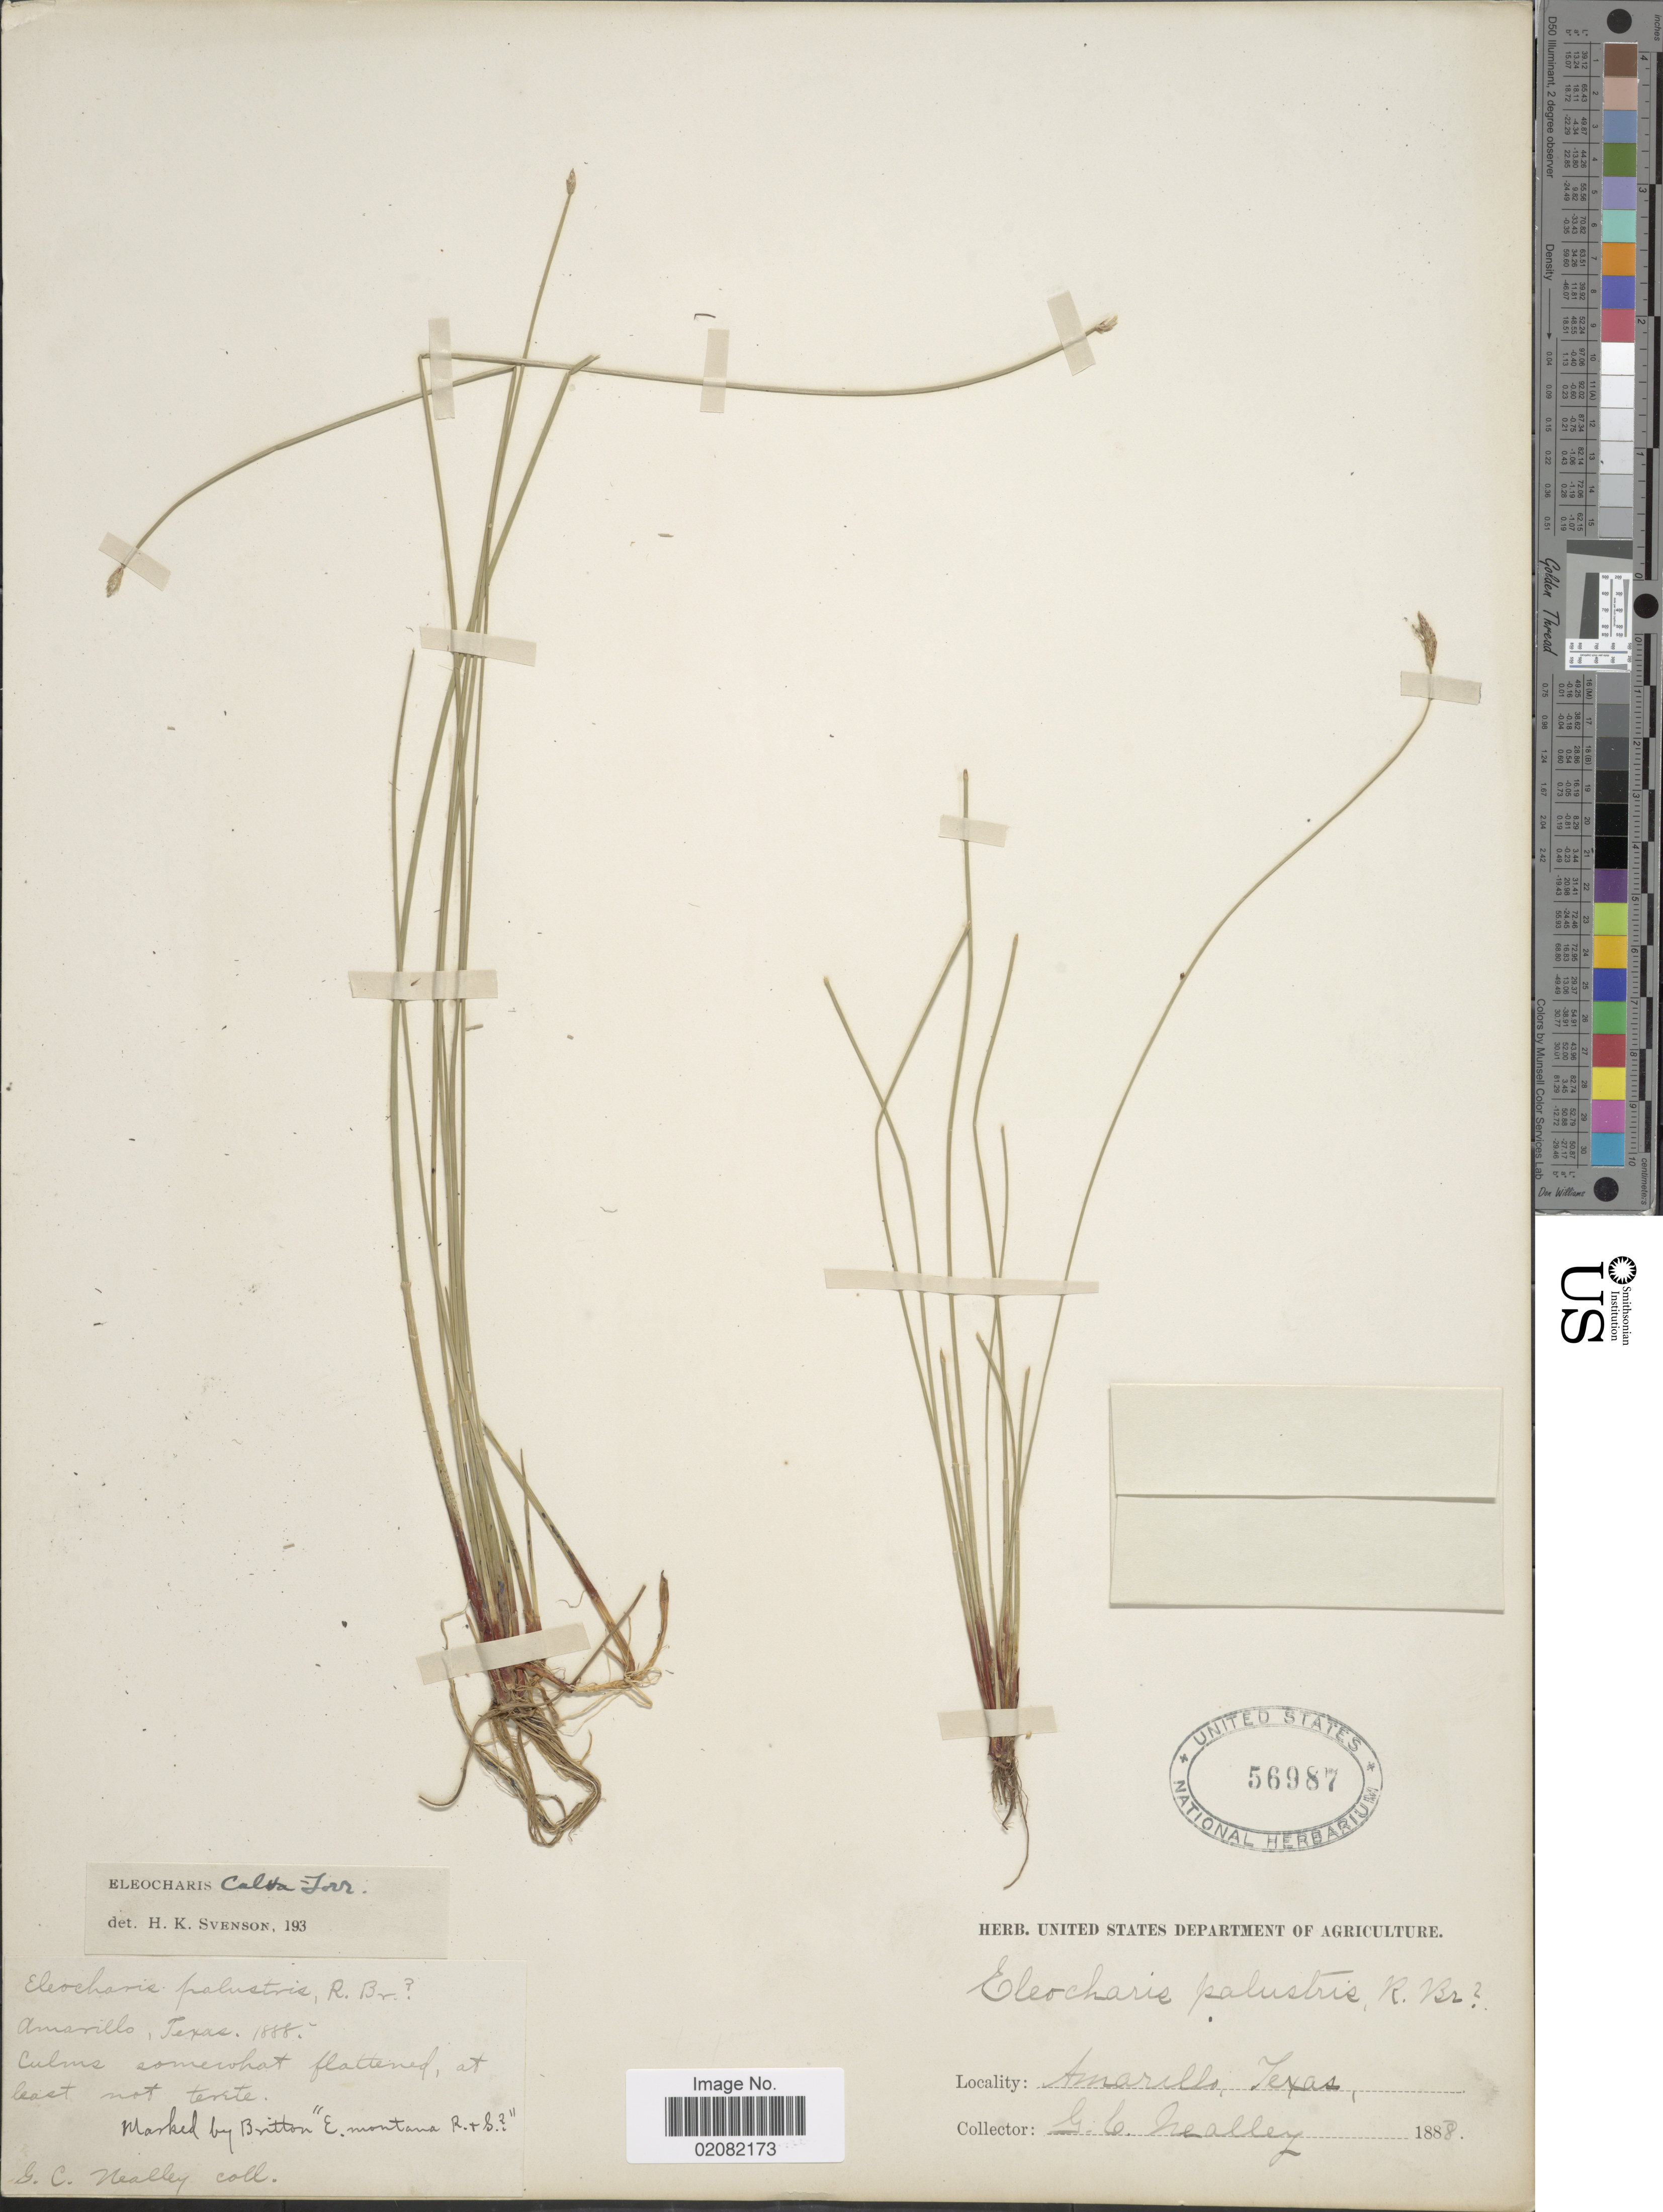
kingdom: Plantae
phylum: Tracheophyta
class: Liliopsida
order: Poales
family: Cyperaceae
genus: Eleocharis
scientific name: Eleocharis erythropoda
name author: Steud.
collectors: G. C. Nealley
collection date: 1888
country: United States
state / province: Texas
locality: Amarillo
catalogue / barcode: US 56987